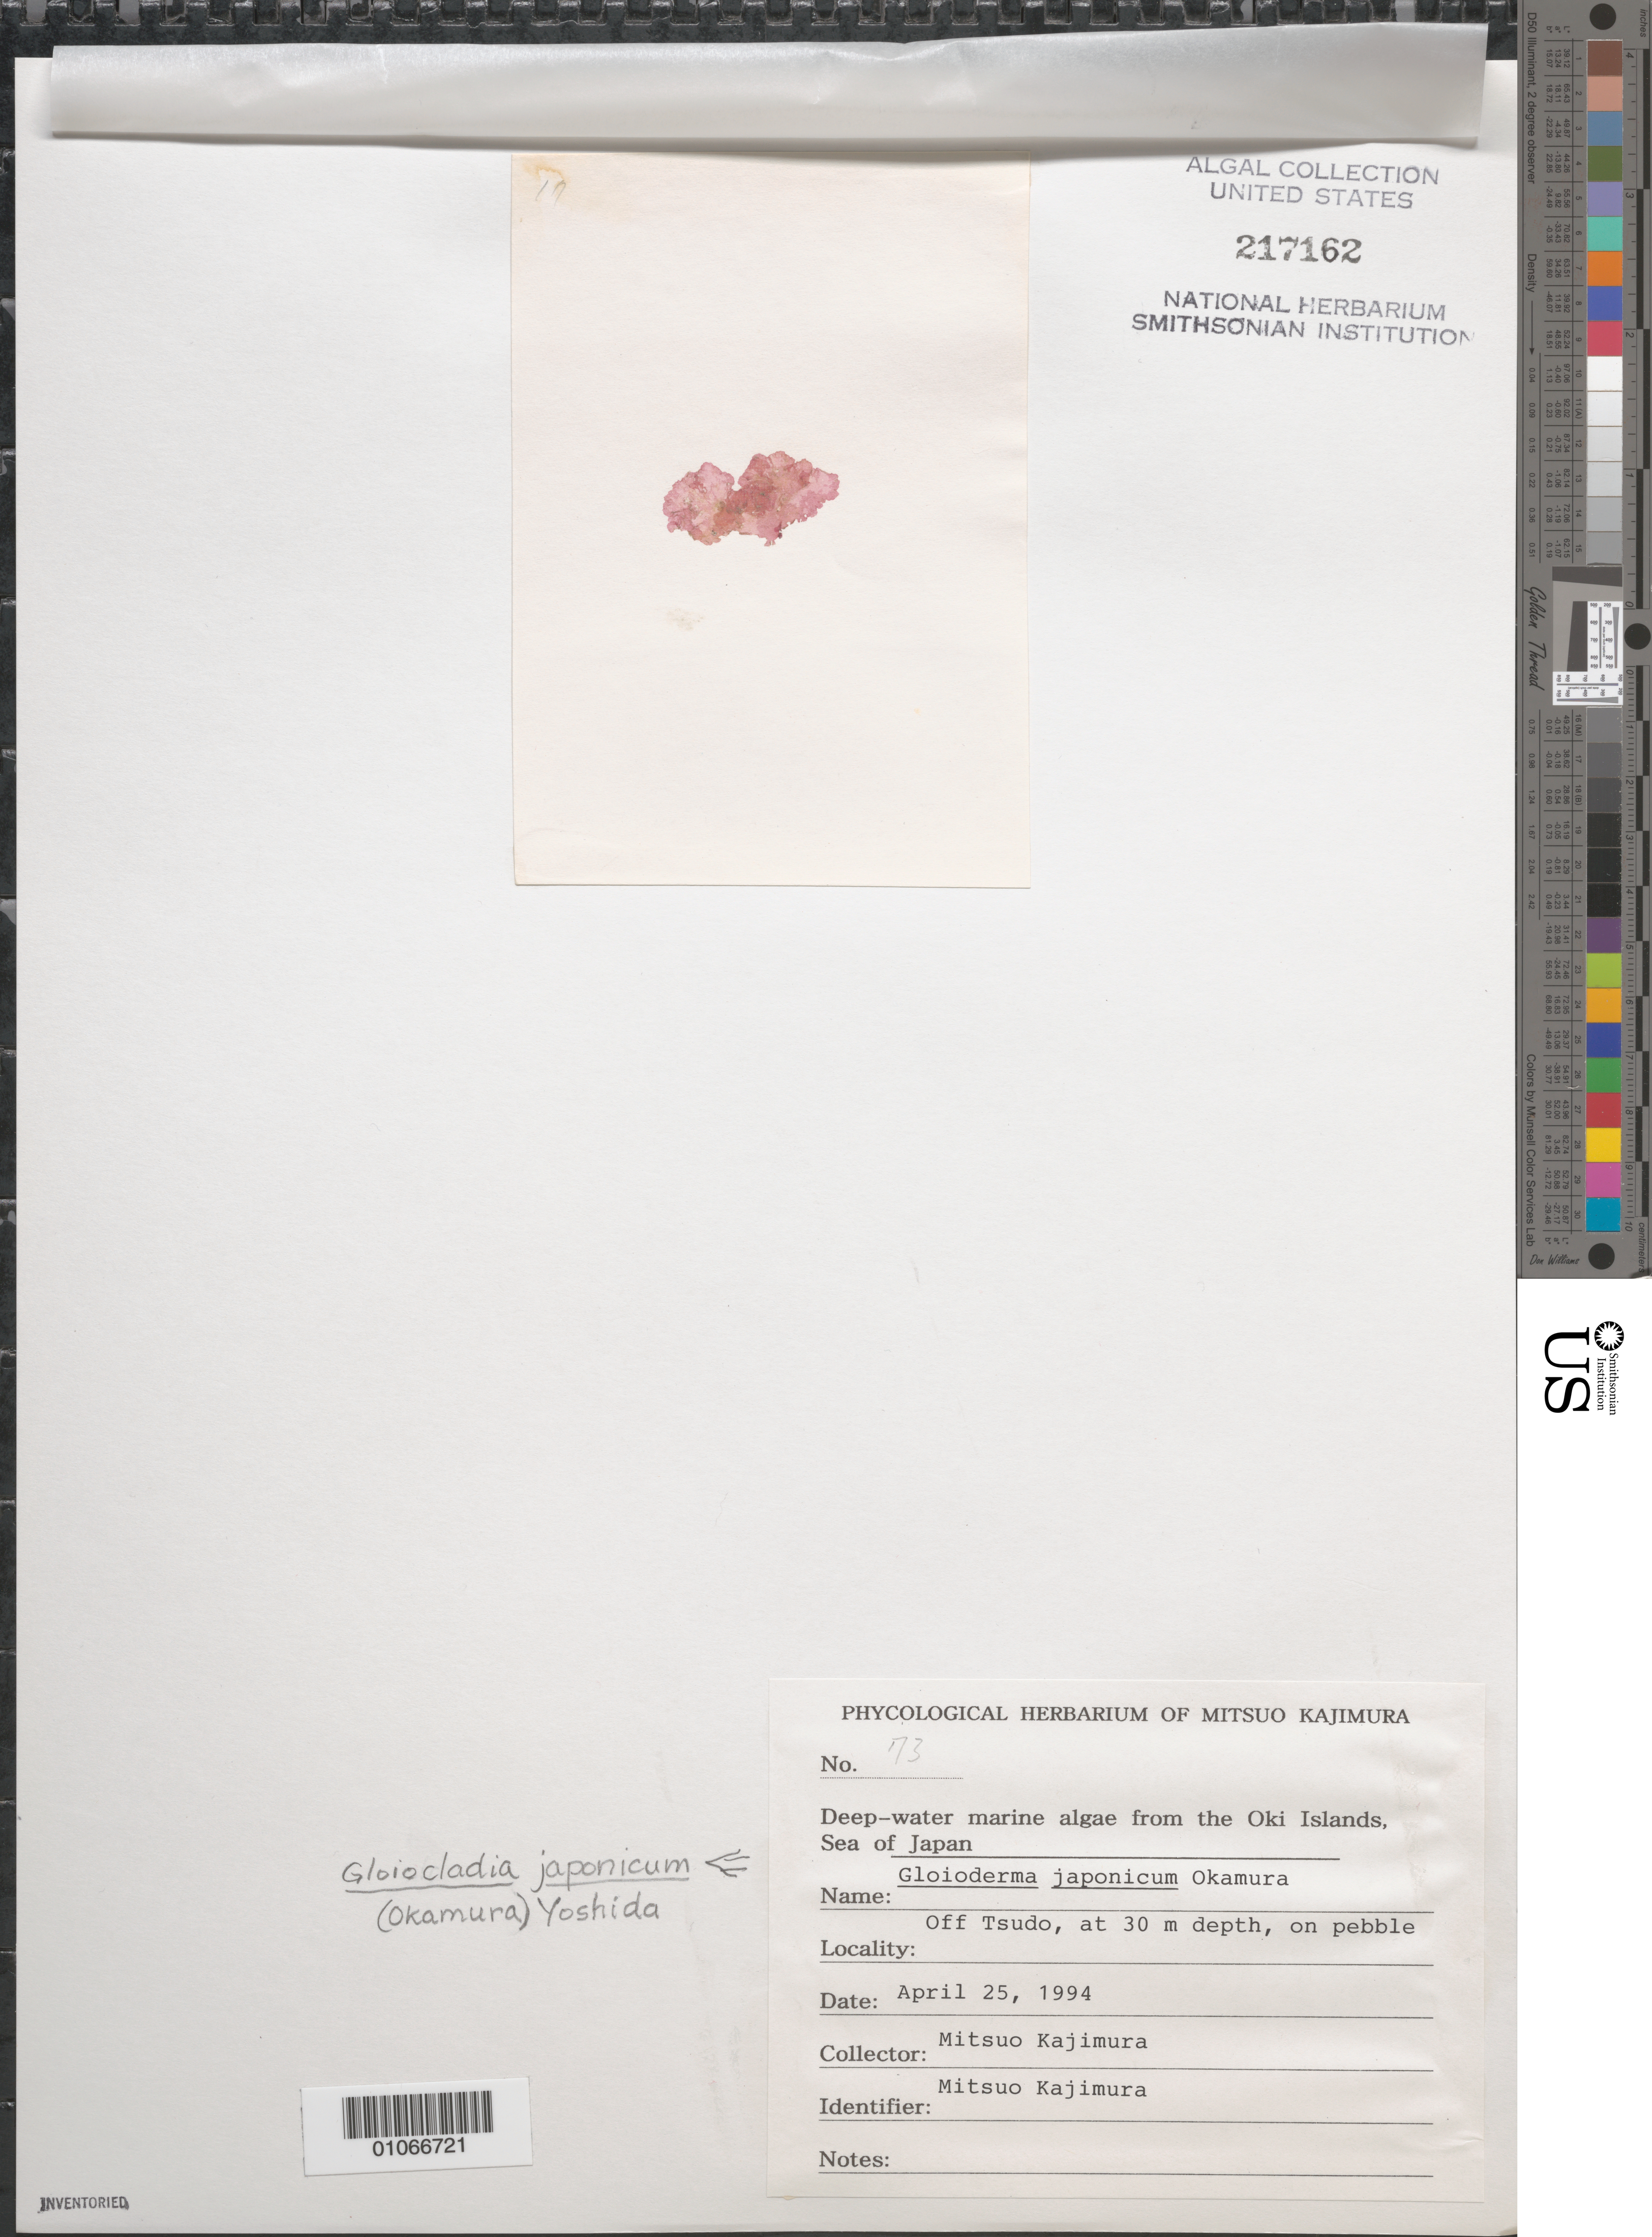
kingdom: Plantae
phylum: Rhodophyta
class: Florideophyceae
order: Rhodymeniales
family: Faucheaceae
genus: Gloiocladia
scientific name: Gloiocladia japonicum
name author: (Okamura) Yoshida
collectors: M. Kajimura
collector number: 73 & specimen 17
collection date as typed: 25 Apr 1994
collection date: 1994-04-25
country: Japan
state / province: Simane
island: Oki Is.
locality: Off Tsudo [village], Sea of Japan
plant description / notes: Phycologial Herbarium of Mitsuo Kajimura, Deep-water marine algae from the Oki Islands, Sea of Japan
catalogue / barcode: US 217162